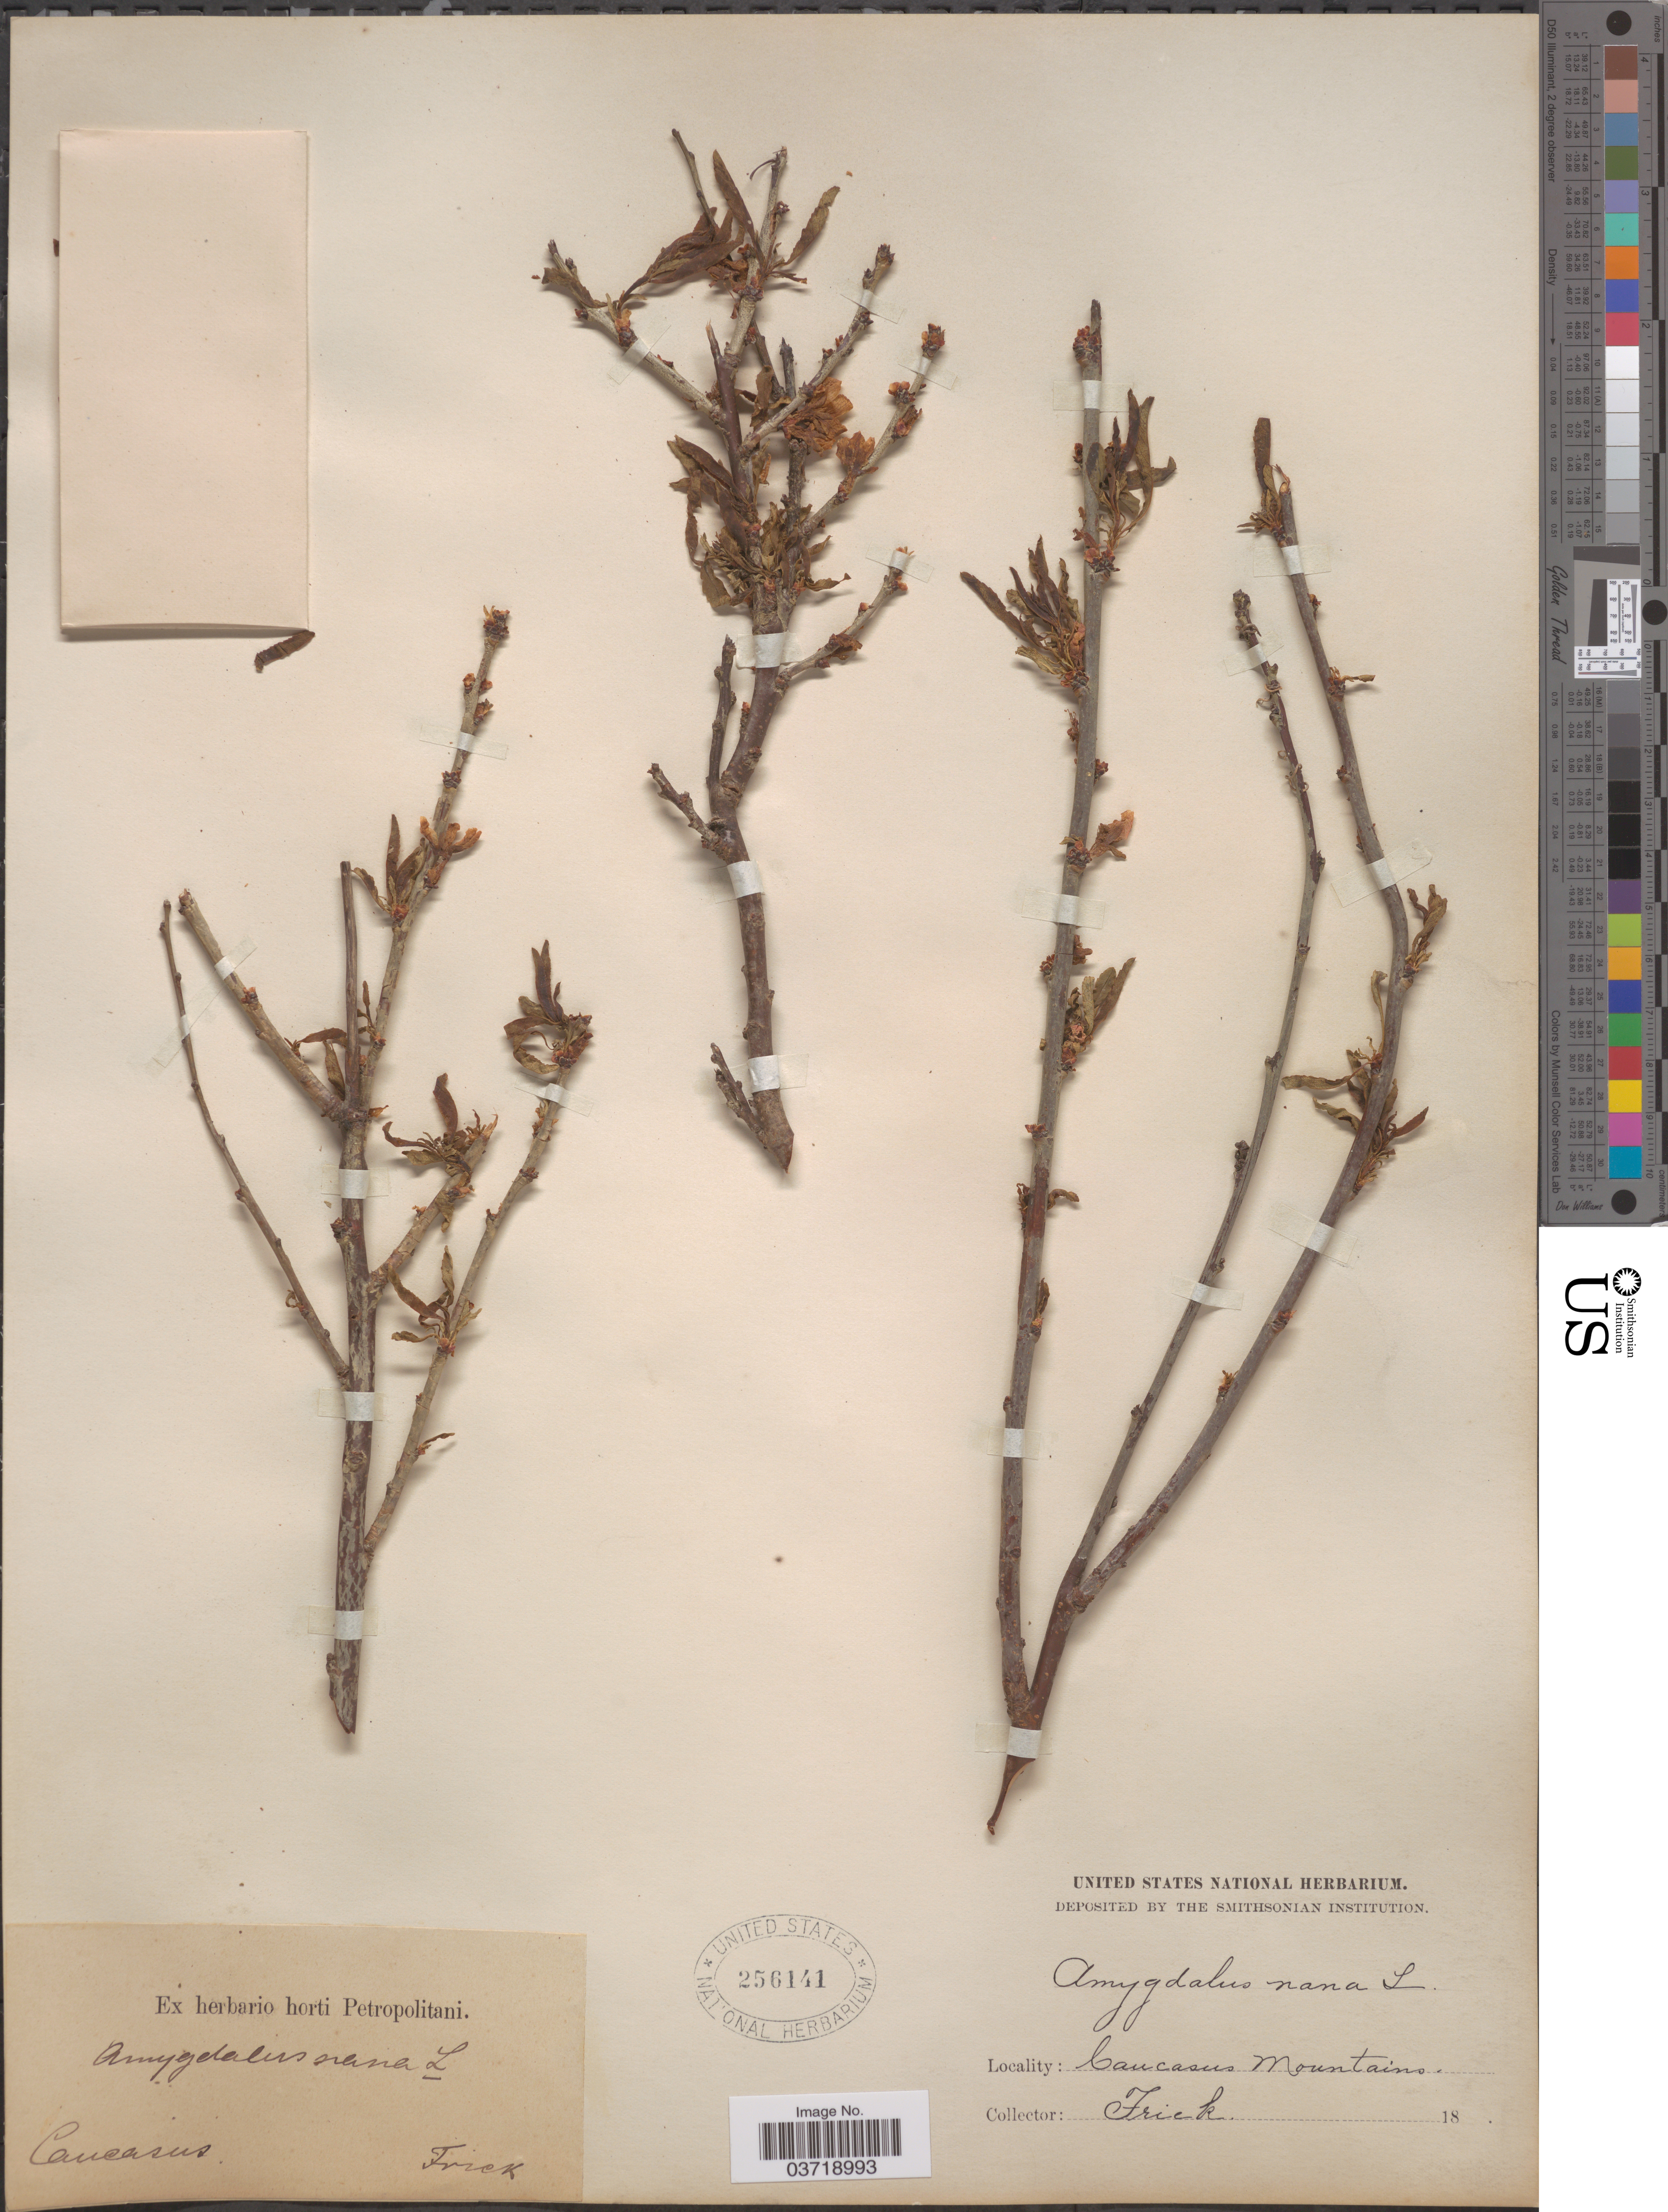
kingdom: Plantae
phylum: Tracheophyta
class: Magnoliopsida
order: Rosales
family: Rosaceae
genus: Prunus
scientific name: Prunus tenella var. tenella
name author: Batsch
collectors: Frick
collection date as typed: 18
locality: Caucasus. Caucasus Mountains.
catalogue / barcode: US 256141